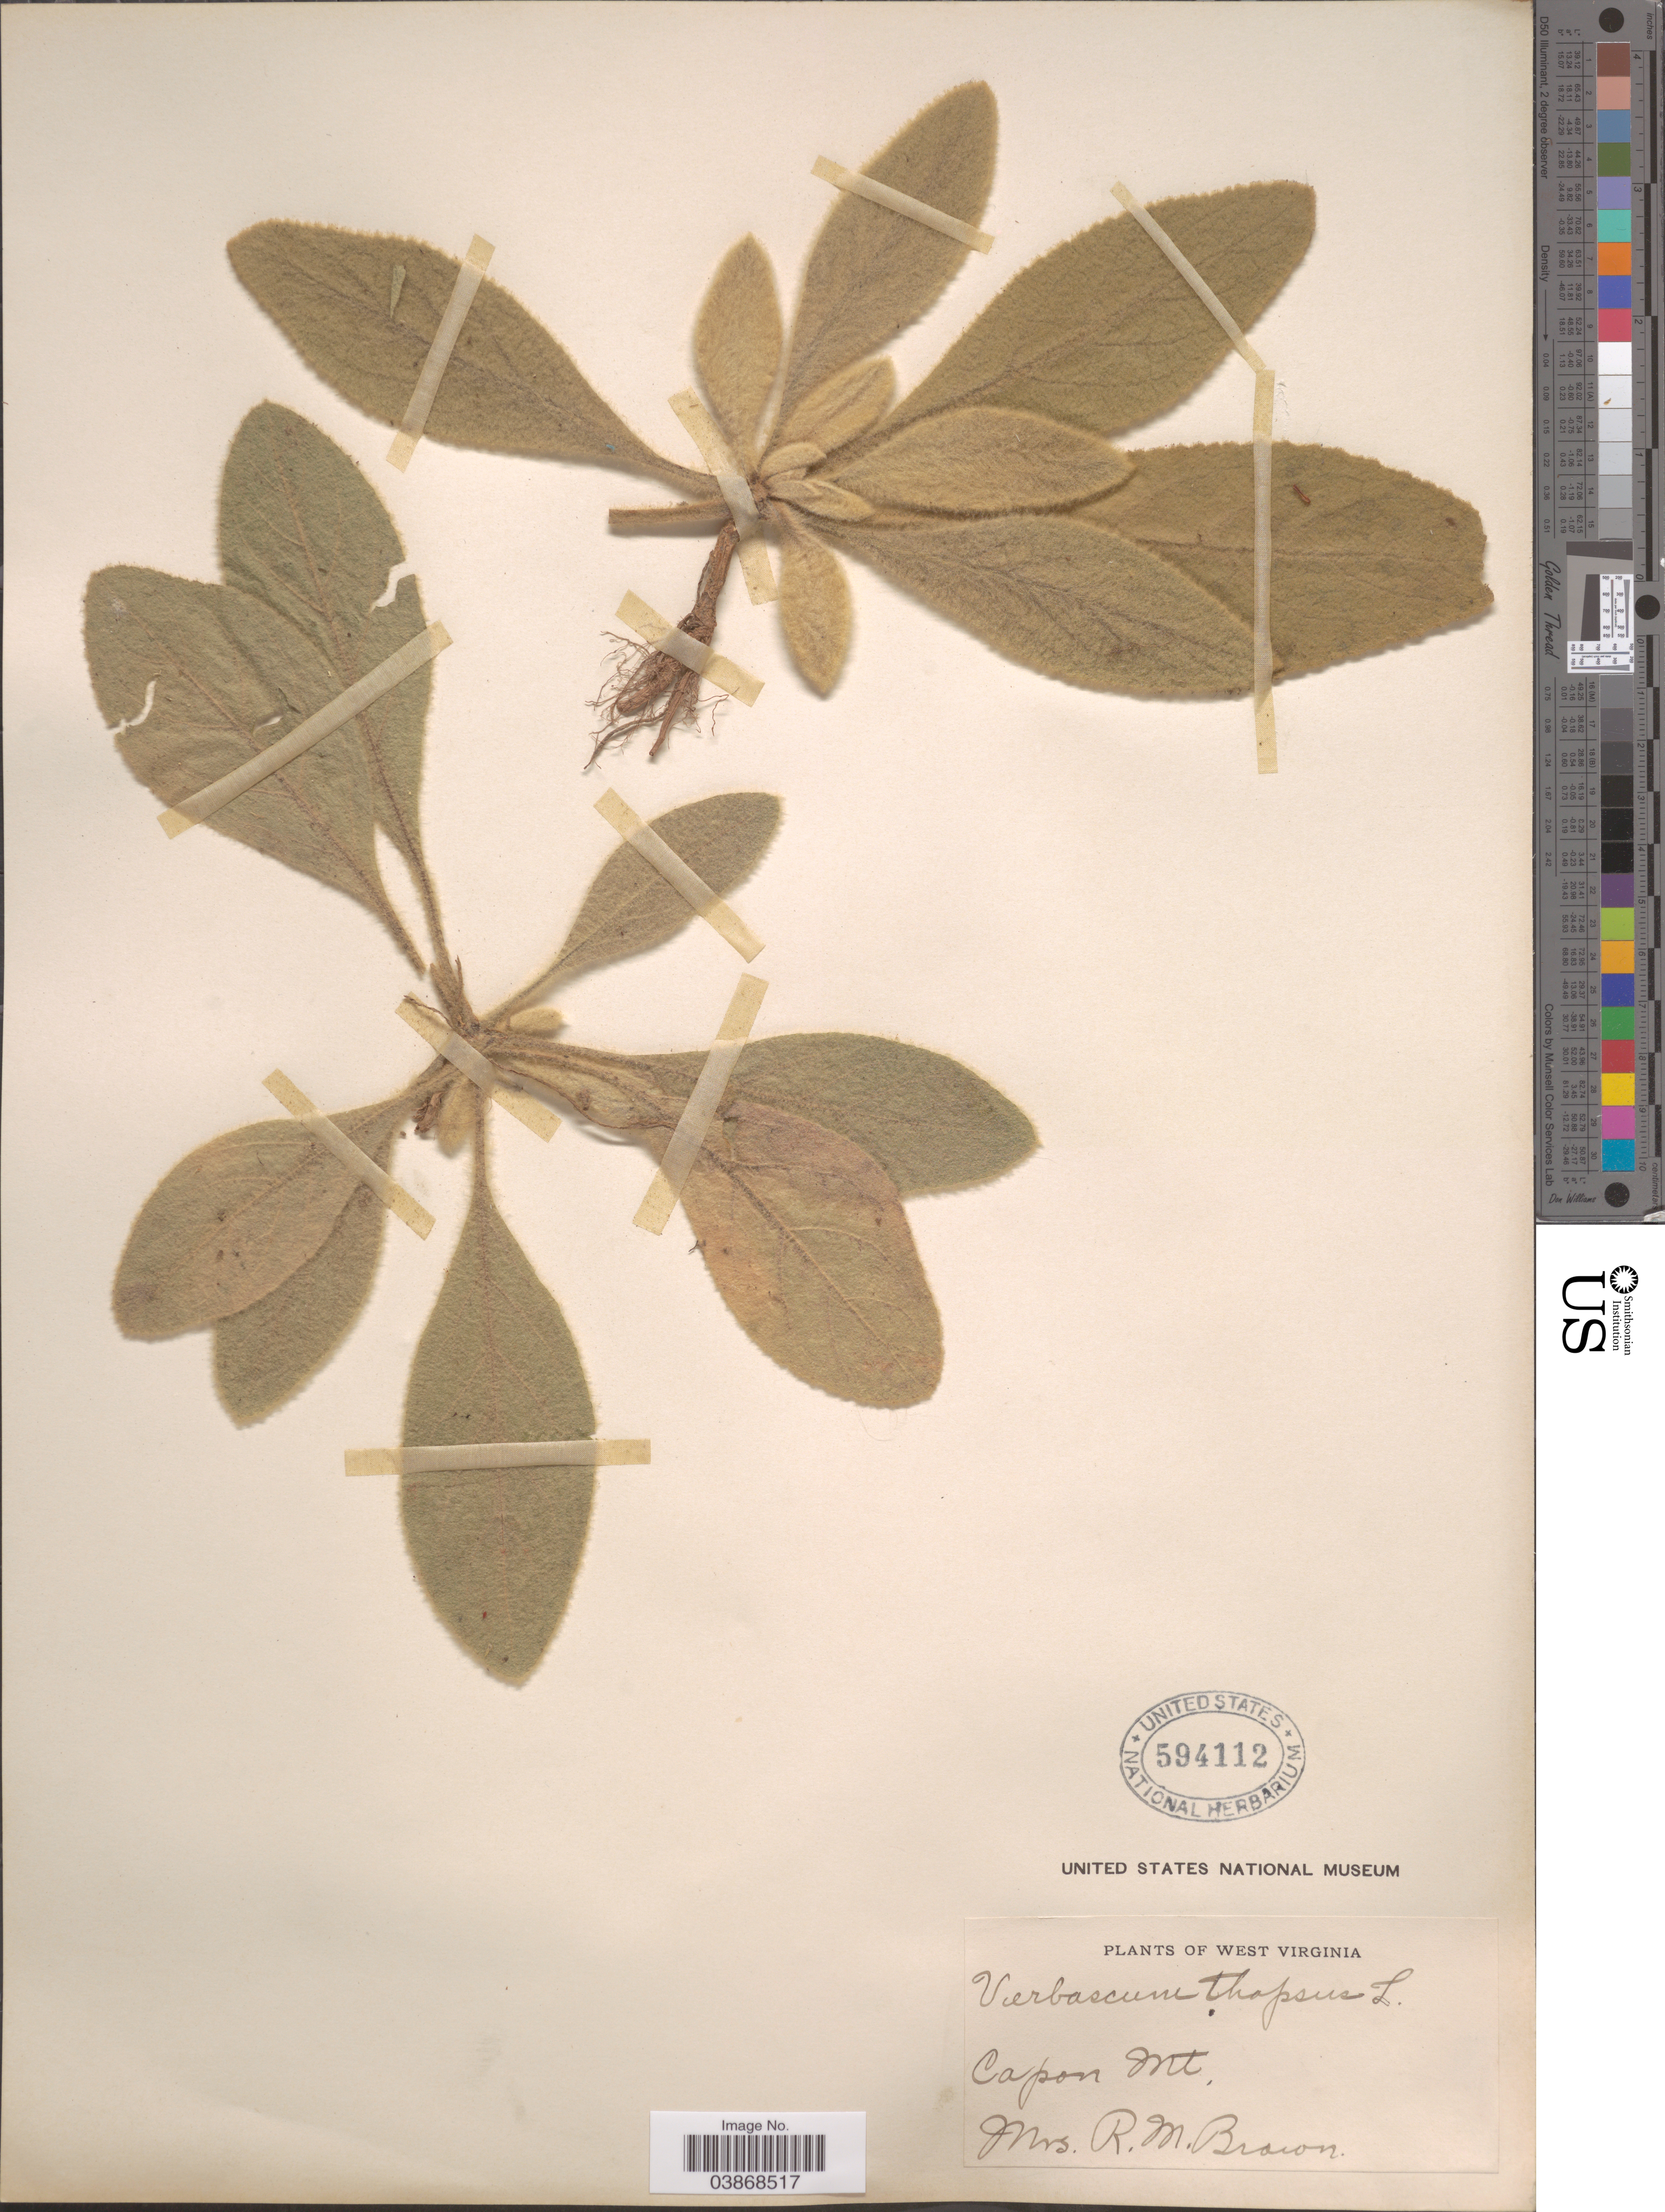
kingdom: Plantae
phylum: Tracheophyta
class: Magnoliopsida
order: Lamiales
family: Scrophulariaceae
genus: Verbascum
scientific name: Verbascum thapsus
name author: L.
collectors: R. Brown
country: United States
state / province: West Virginia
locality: Capon Mt.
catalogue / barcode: US 594112